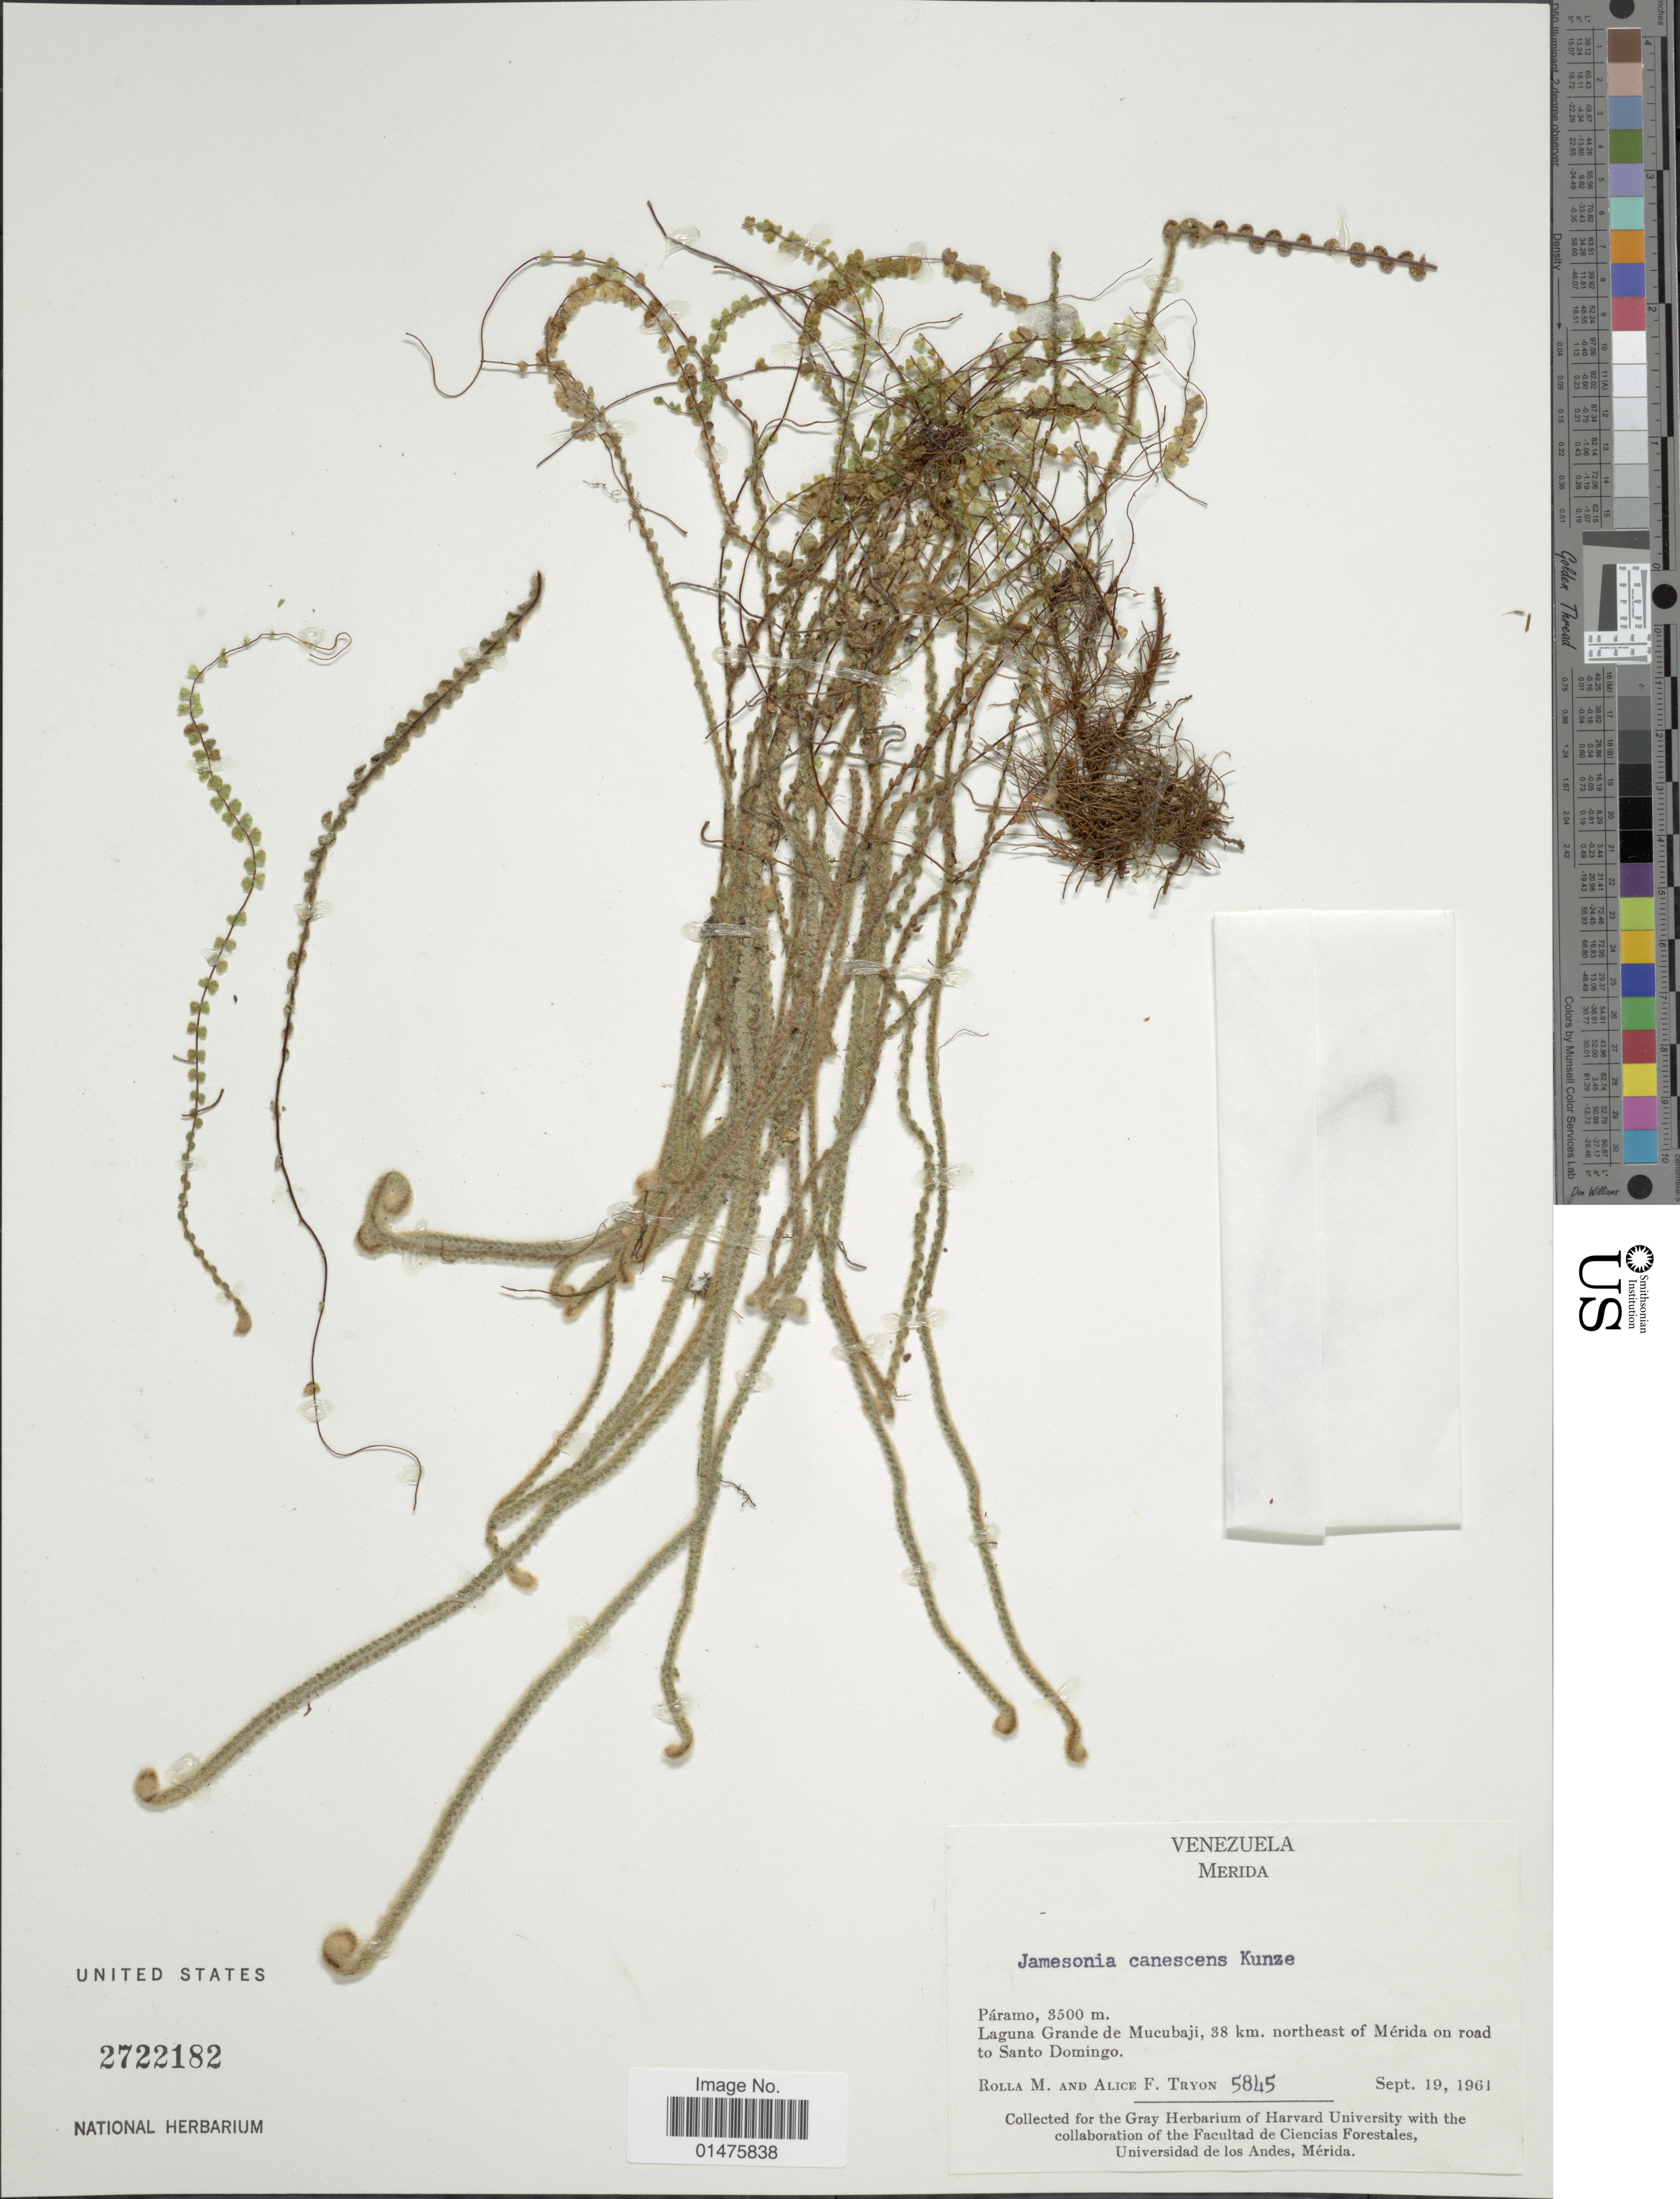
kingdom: Plantae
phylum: Tracheophyta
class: Polypodiopsida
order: Polypodiales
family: Pteridaceae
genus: Jamesonia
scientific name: Jamesonia canescens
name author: Kunze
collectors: R. M. Tryon & A. F. Tryon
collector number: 5845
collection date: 1961-09-19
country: Venezuela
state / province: Mérida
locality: Páramo, Laguna Grande de Mucubaji, 38 km. northeast of mérida on road to Santo Domingo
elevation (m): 3500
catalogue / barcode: US 2722182